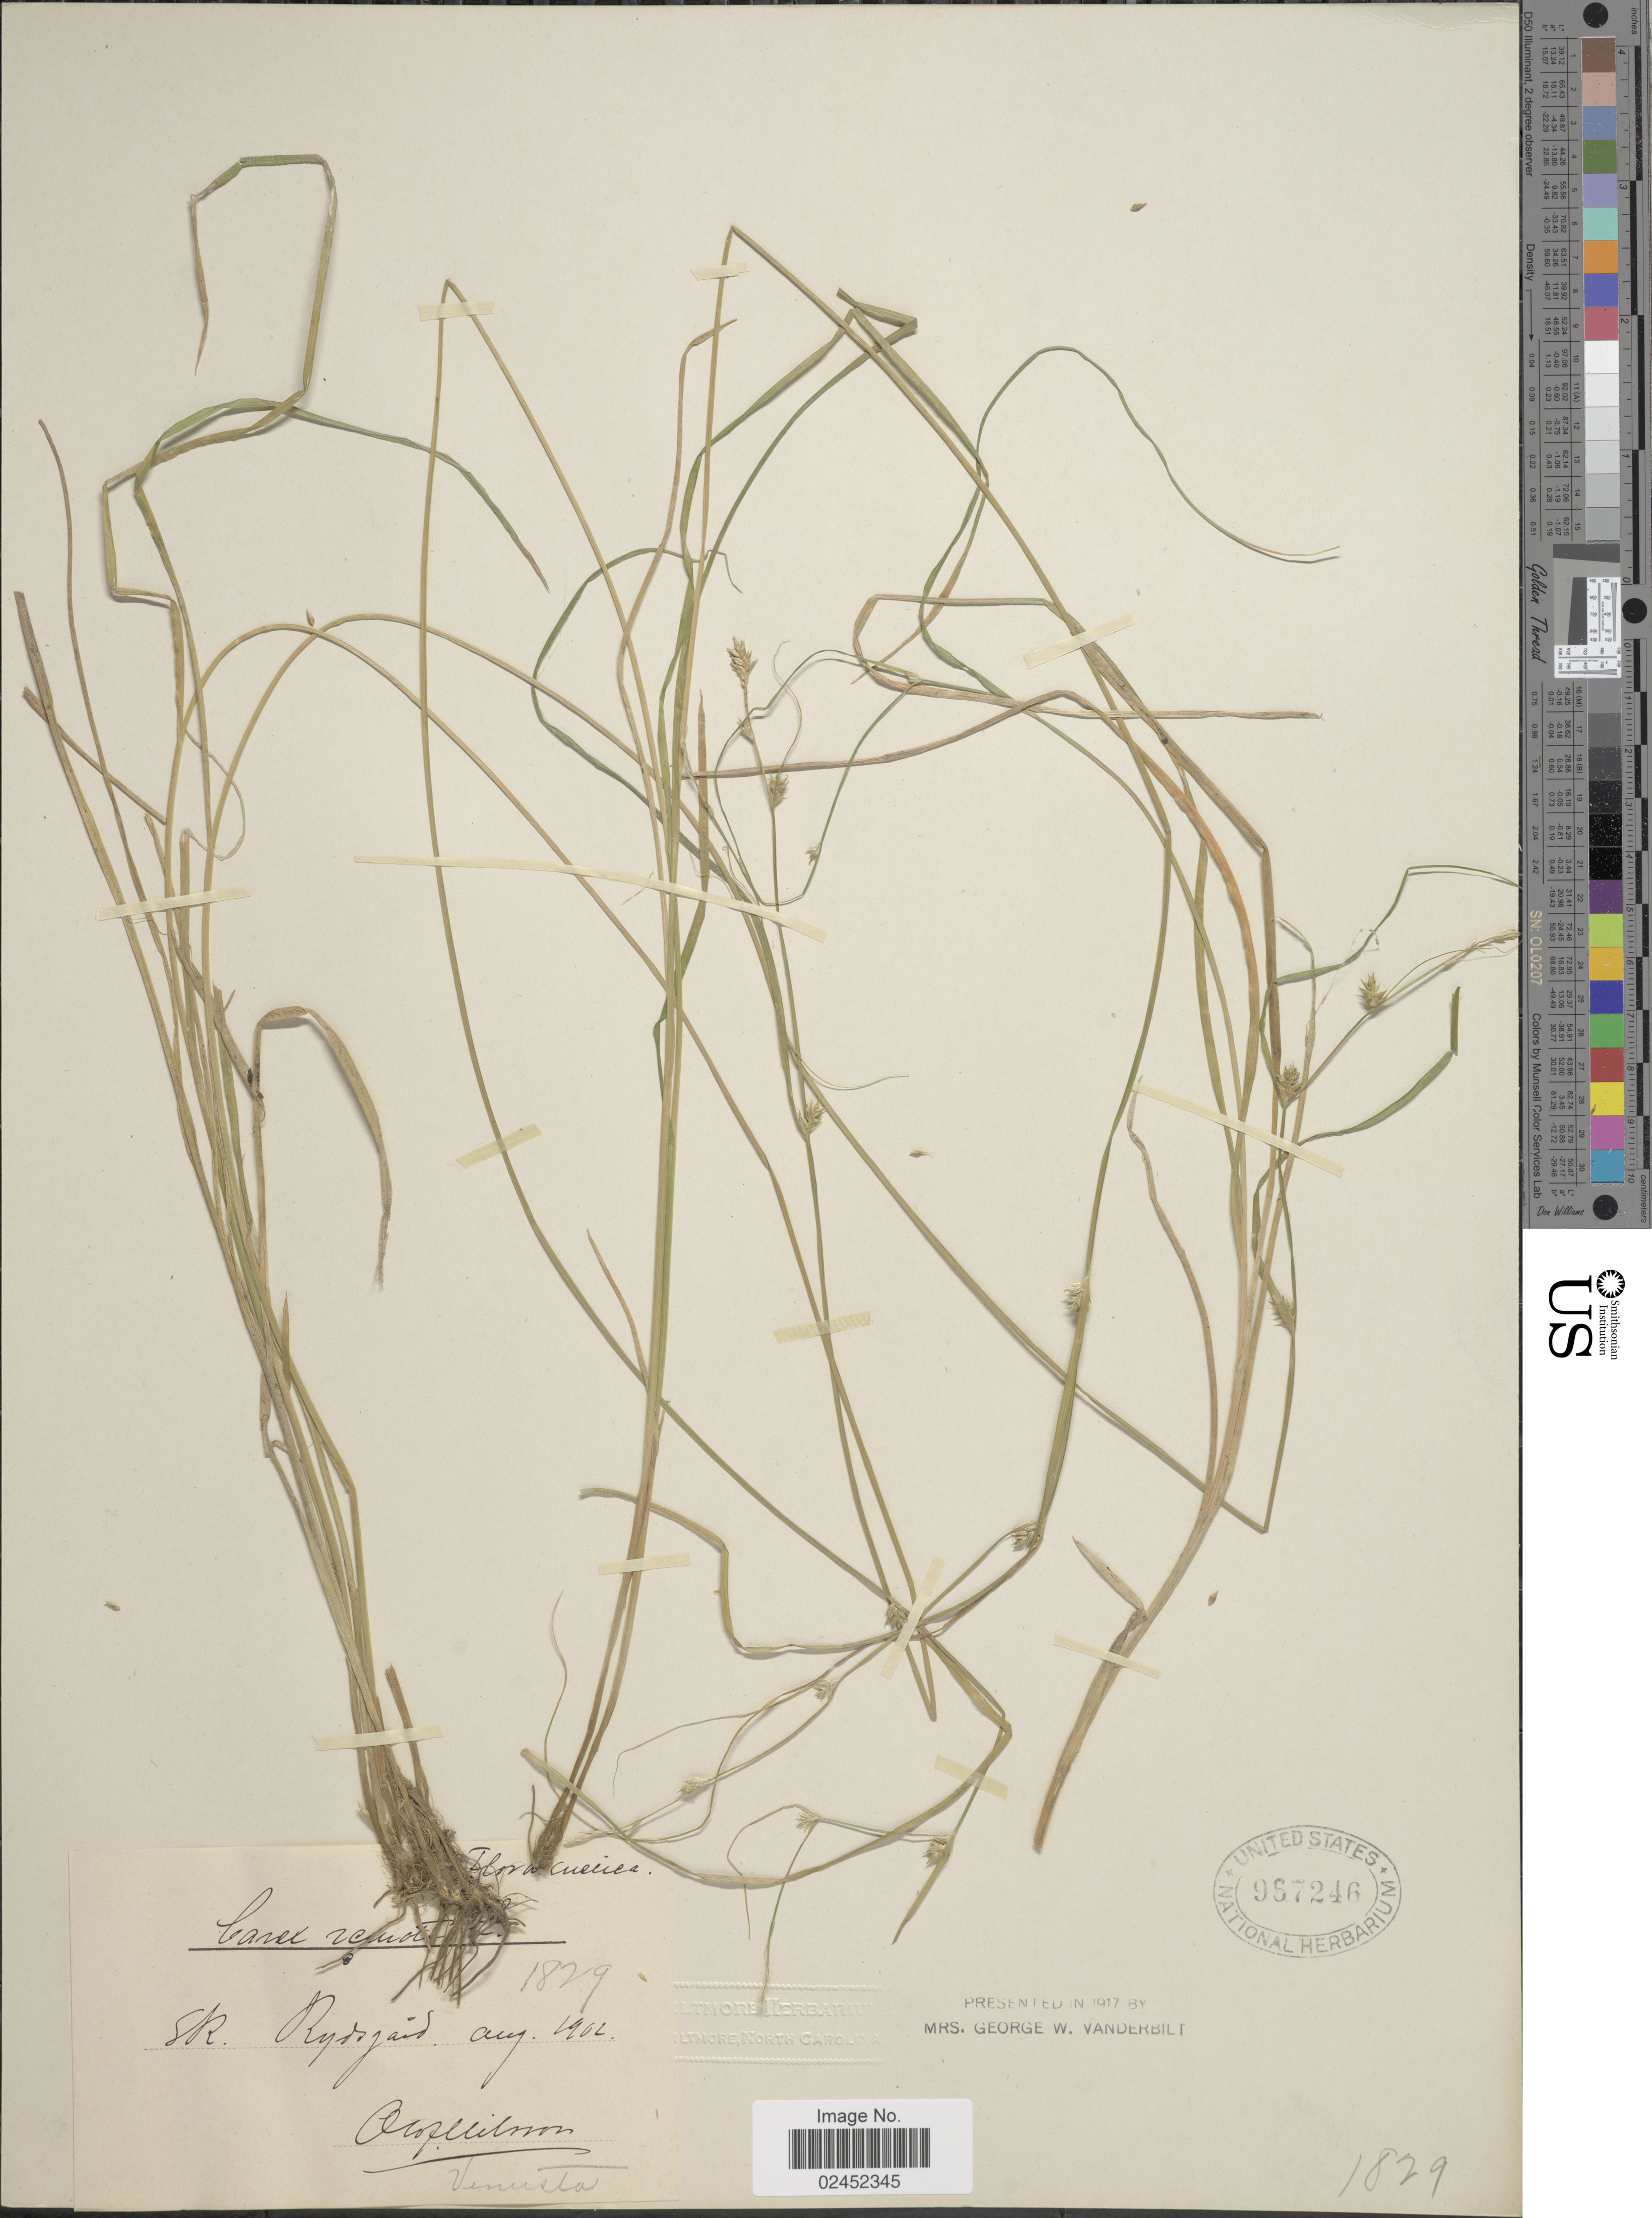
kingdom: Plantae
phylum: Tracheophyta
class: Liliopsida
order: Poales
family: Cyperaceae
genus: Carex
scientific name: Carex remota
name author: L.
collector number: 1829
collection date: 1902-08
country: Sweden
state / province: Skåne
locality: Sk. Rydsgård.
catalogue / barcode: US 967246